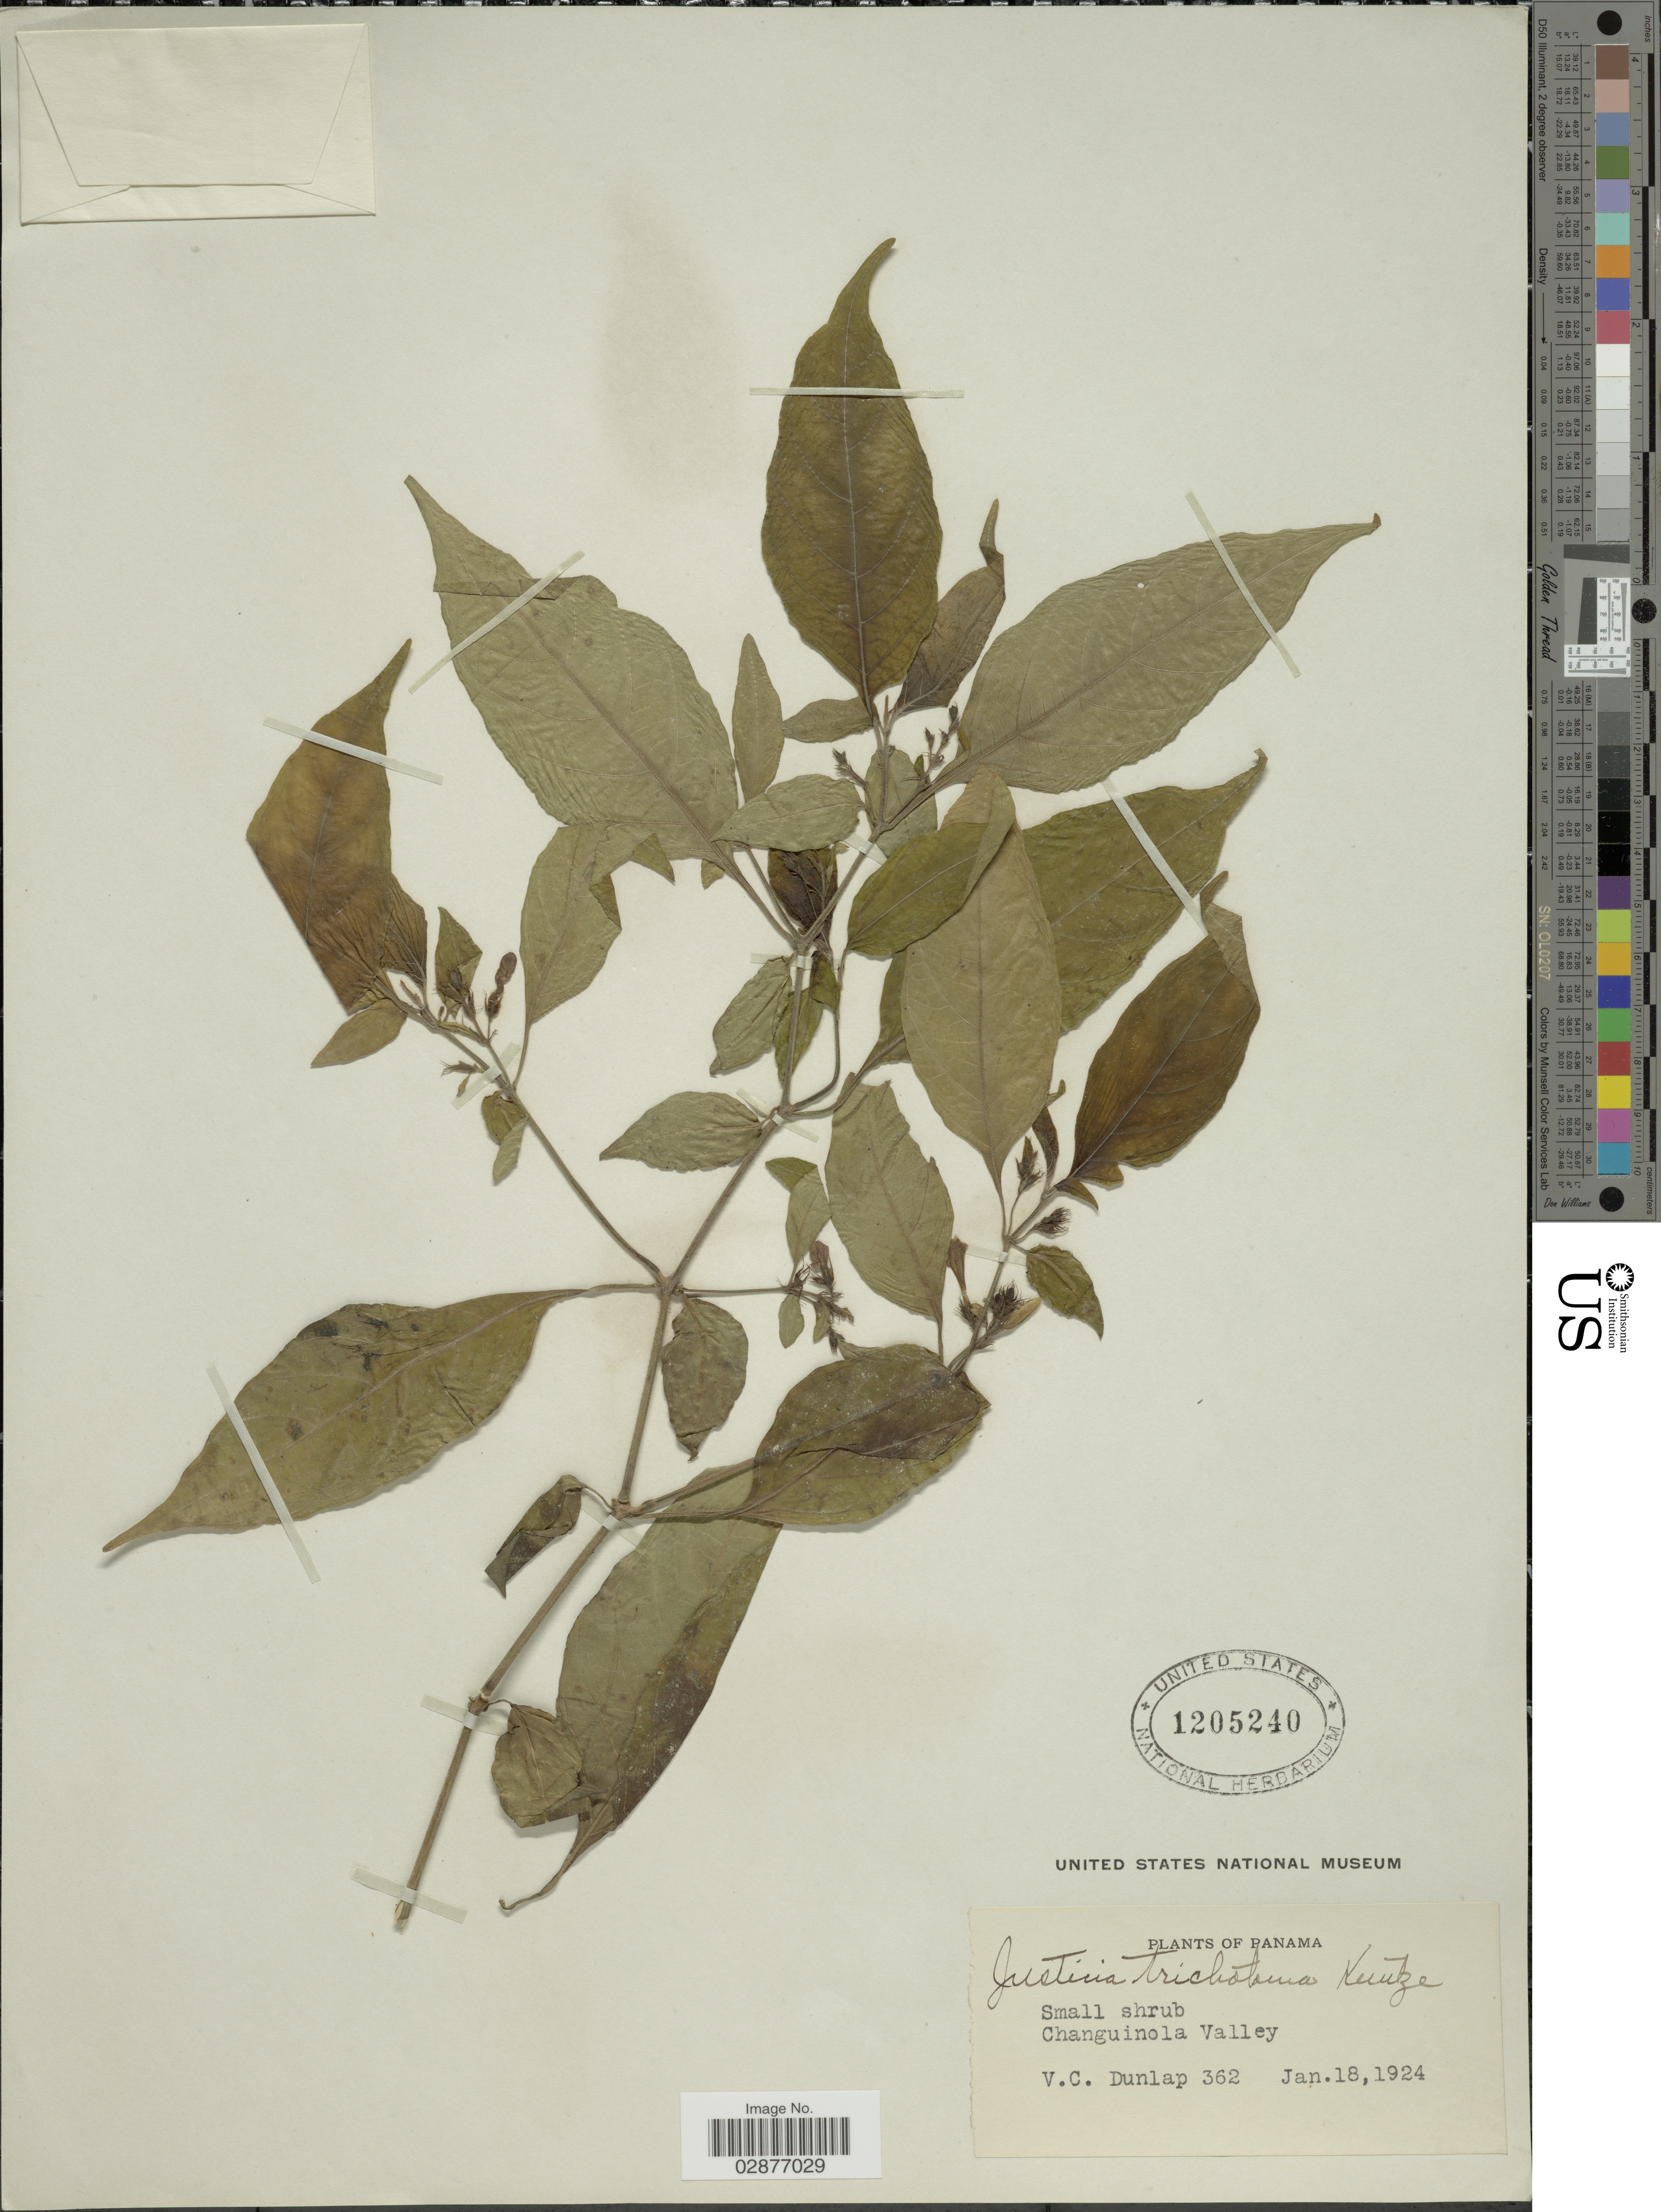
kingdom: Plantae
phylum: Tracheophyta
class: Magnoliopsida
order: Lamiales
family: Acanthaceae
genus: Justicia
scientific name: Justicia trichotoma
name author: (Kuntze) Leonard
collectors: V. C. Dunlap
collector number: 362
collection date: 1924-01-18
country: Panama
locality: Changuinola Valley.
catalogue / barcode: US 1205240